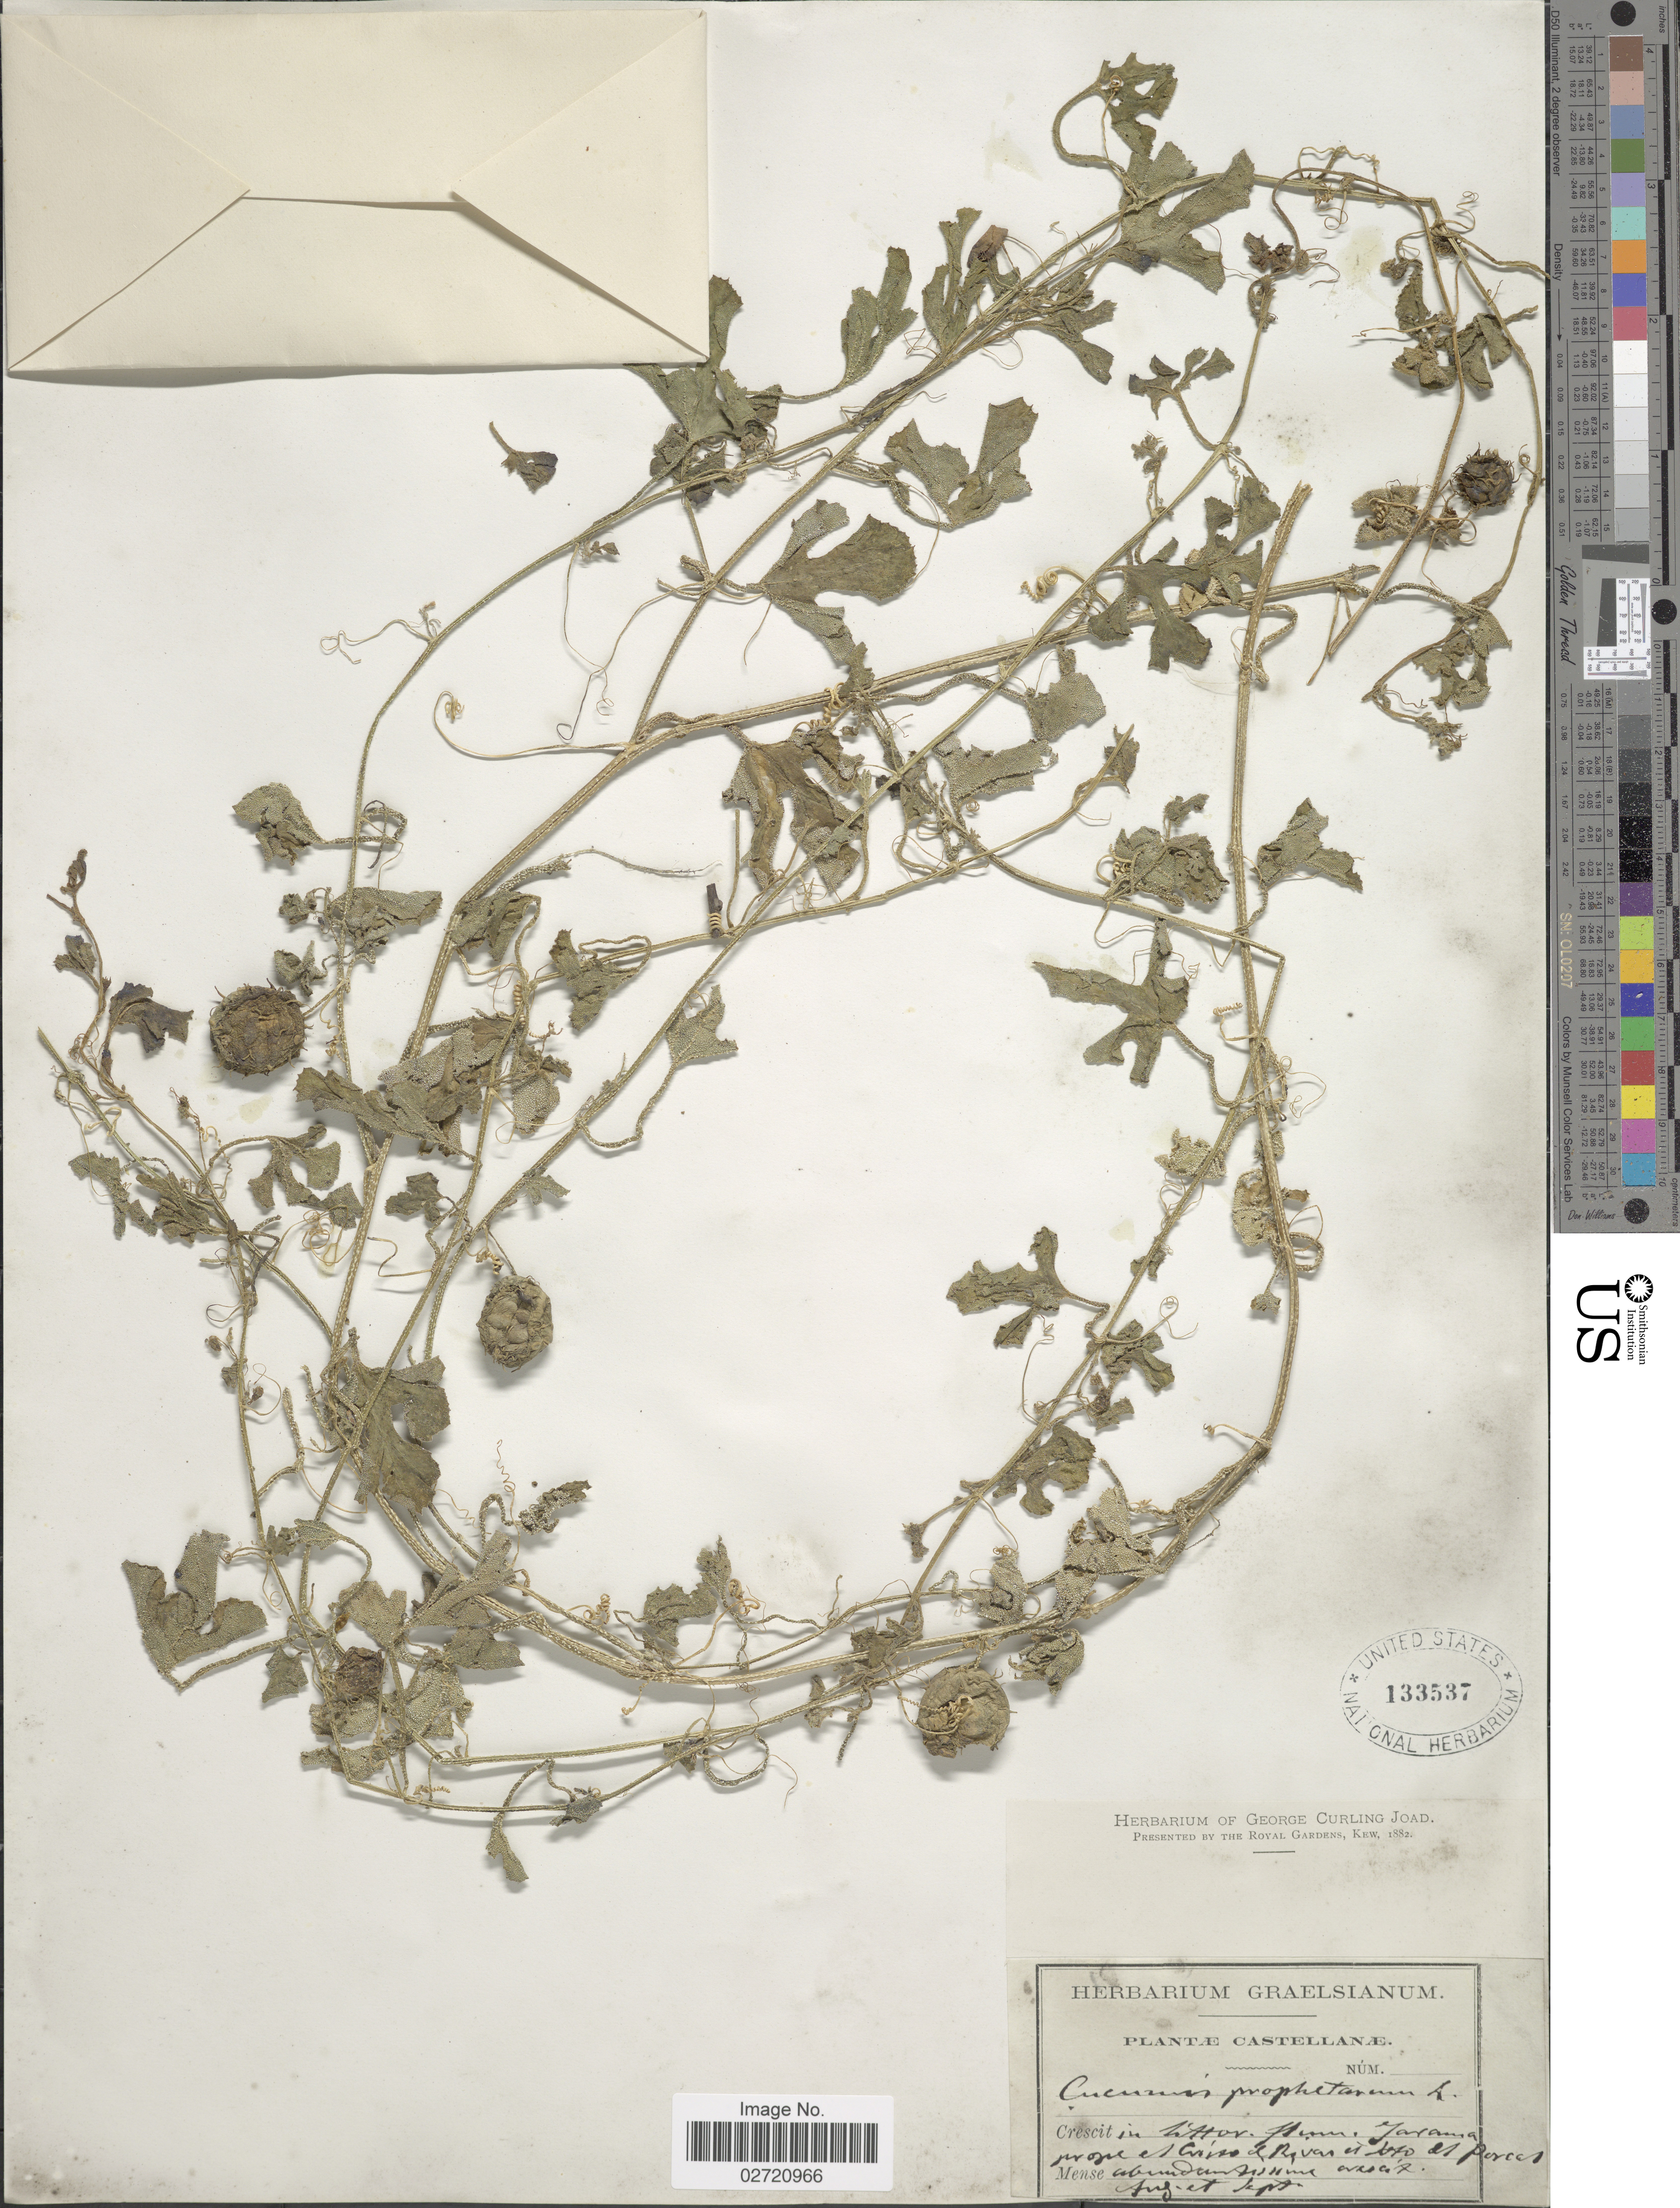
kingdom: Plantae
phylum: Tracheophyta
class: Magnoliopsida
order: Cucurbitales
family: Cucurbitaceae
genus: Cucumis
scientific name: Cucumis prophetarum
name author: L.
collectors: Herbarium Graelsianum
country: France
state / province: Provence-Alpes-Côte d'Azur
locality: Castellanae. In Sittor. Flum. Garama prope el Criso e Rivan et dto el Porcal [interpreted]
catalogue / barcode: US 133537